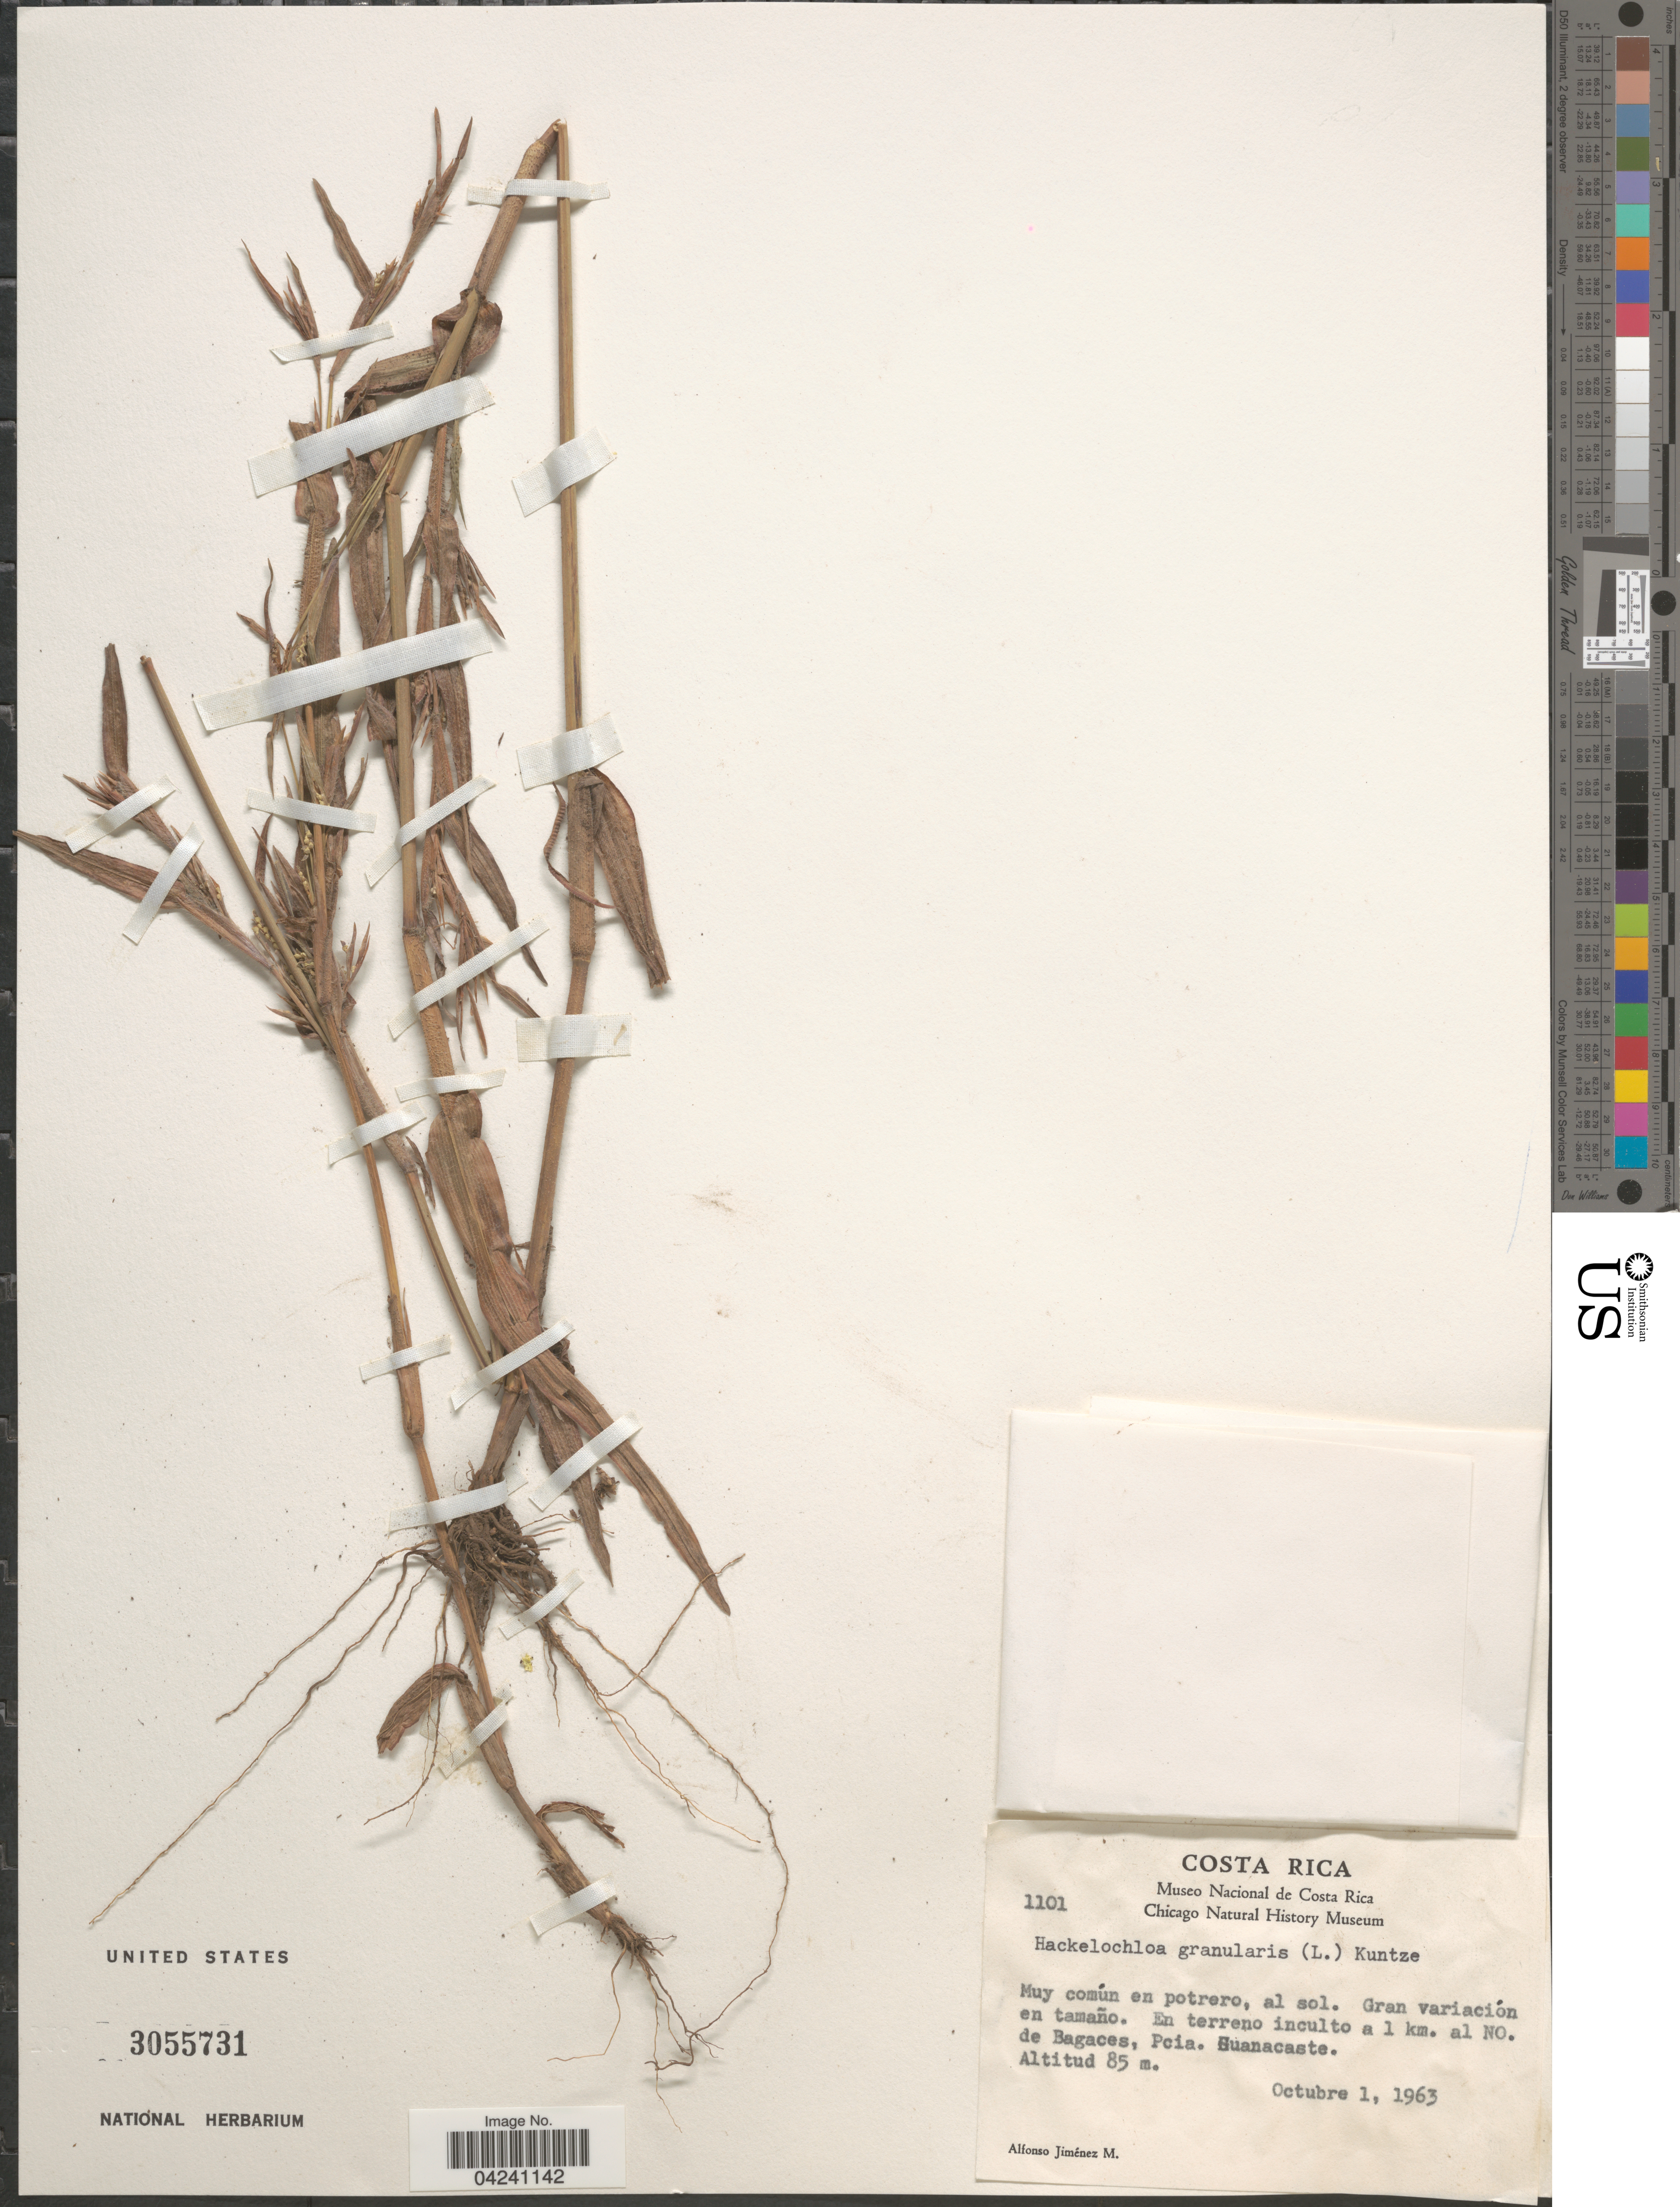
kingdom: Plantae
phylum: Tracheophyta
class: Liliopsida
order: Poales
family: Poaceae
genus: Hackelochloa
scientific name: Hackelochloa granularis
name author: (L.) Kuntze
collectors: A. Jimenez M.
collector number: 1101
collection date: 1963-10-01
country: Costa Rica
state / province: Guanacaste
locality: En terreno inculto a 1 km. al NO. de Bagaces, Pcia. Guanacaste.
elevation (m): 85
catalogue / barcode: US 3055731